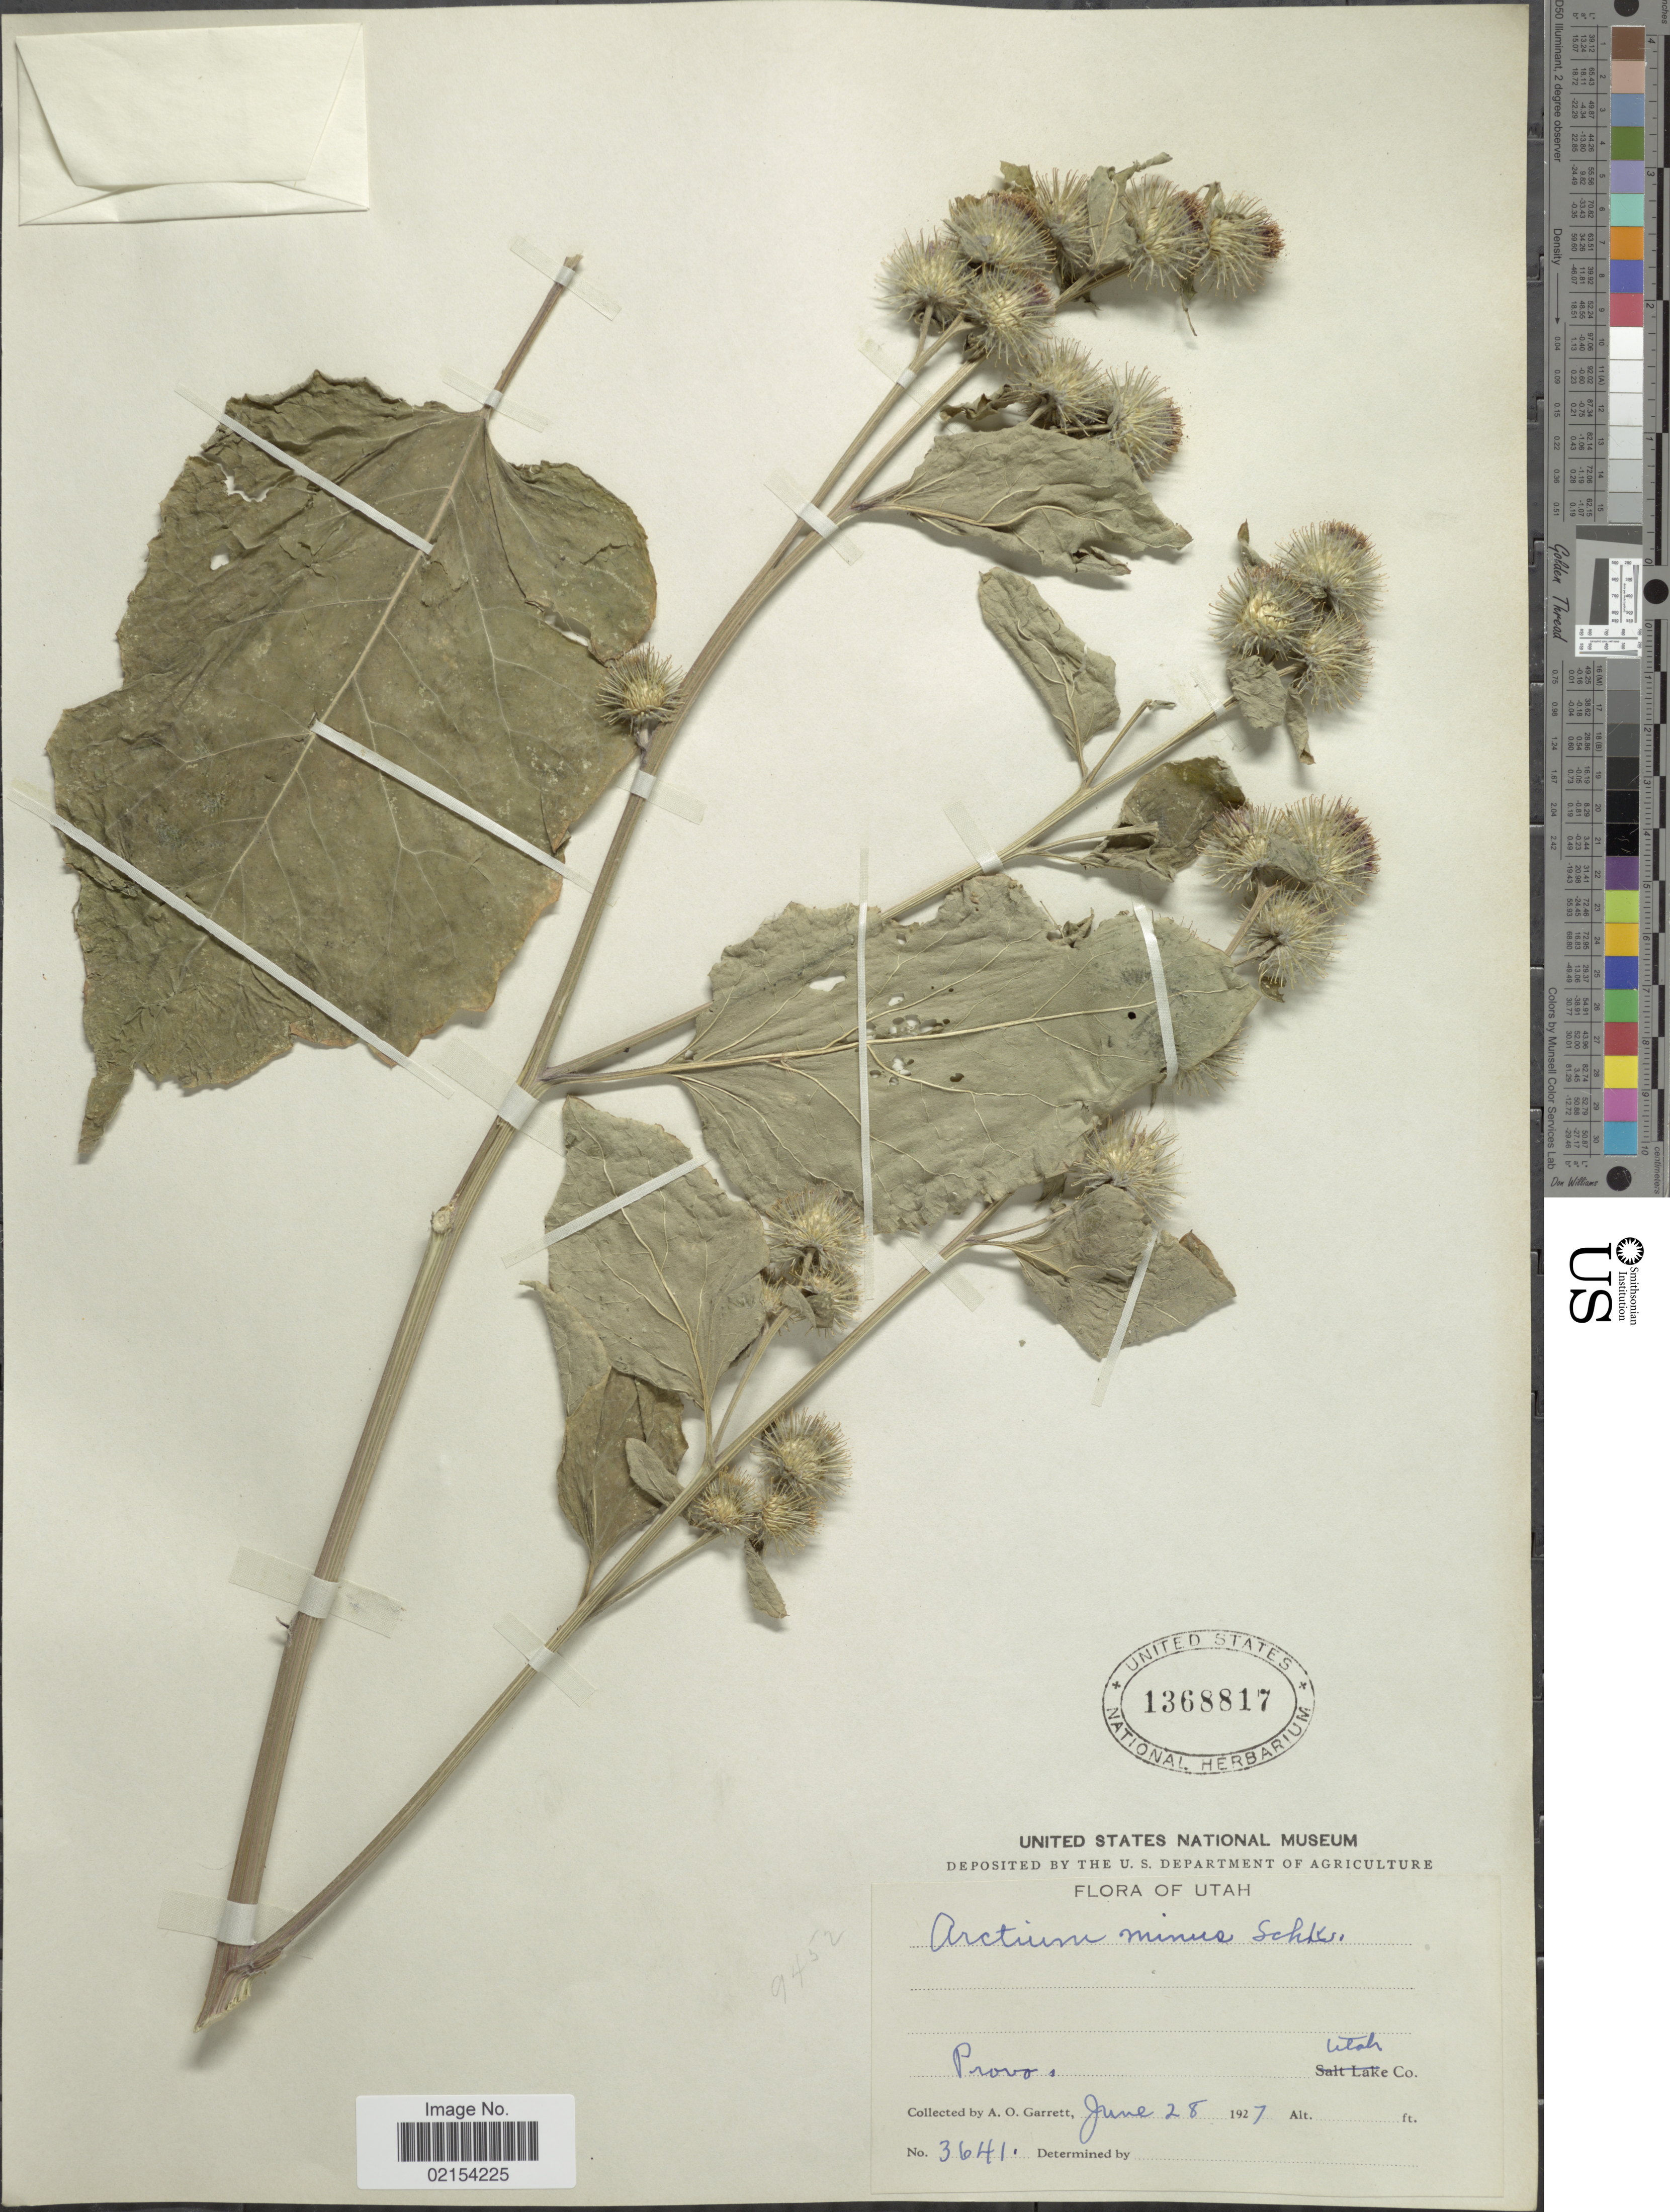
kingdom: Plantae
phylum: Tracheophyta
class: Magnoliopsida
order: Asterales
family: Asteraceae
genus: Arctium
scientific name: Arctium minus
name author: (Hill) Bernh.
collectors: A. O. Garrett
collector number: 3641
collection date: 1927-06-28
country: United States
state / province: Utah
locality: Provo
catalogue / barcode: US 1368817